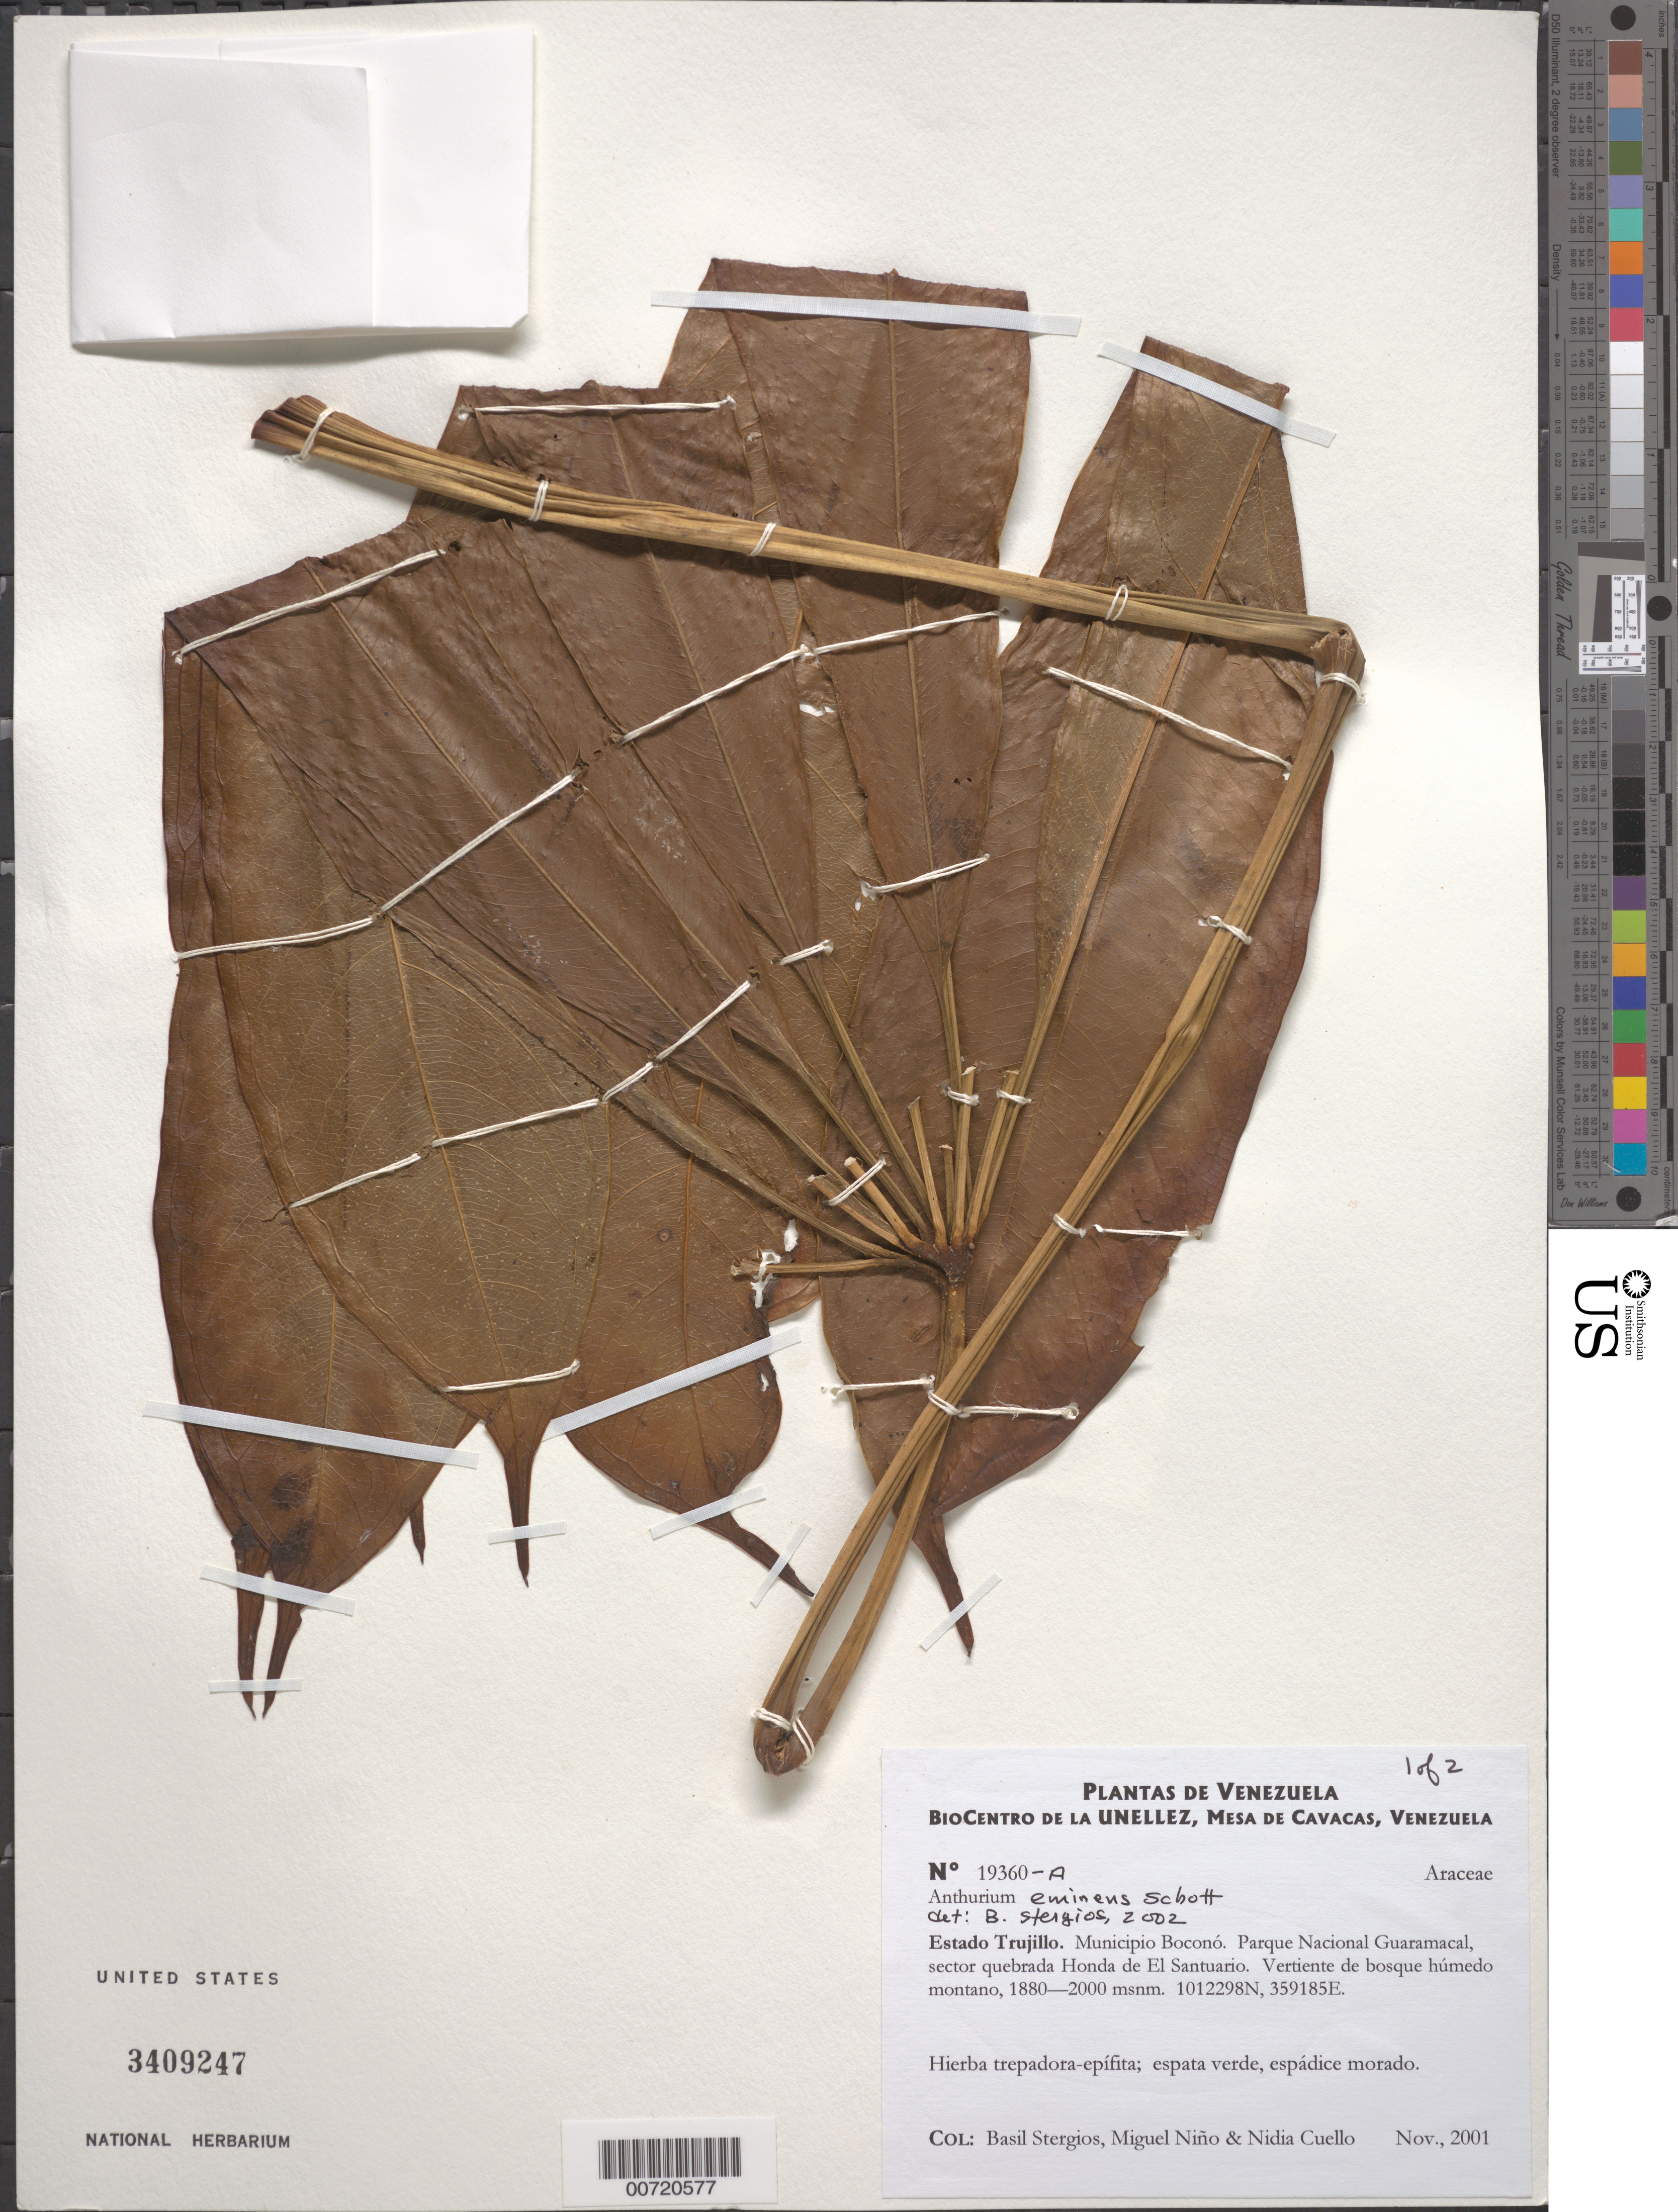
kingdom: Plantae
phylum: Tracheophyta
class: Liliopsida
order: Alismatales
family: Araceae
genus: Anthurium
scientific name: Anthurium eminens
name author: Schott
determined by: Stergios, B. G.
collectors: B. G. Stergios, S. M. Niño & N. L. Cuello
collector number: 19360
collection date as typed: Nov 2001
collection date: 2001-11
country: Venezuela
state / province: Trujillo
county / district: Boconó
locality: Parque Nacional Guaramacal. Sector quebrada Honda de El Santuario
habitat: Vertiente de bosque húmedo montano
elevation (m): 1880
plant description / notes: PORT, US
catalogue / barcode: US 3409247